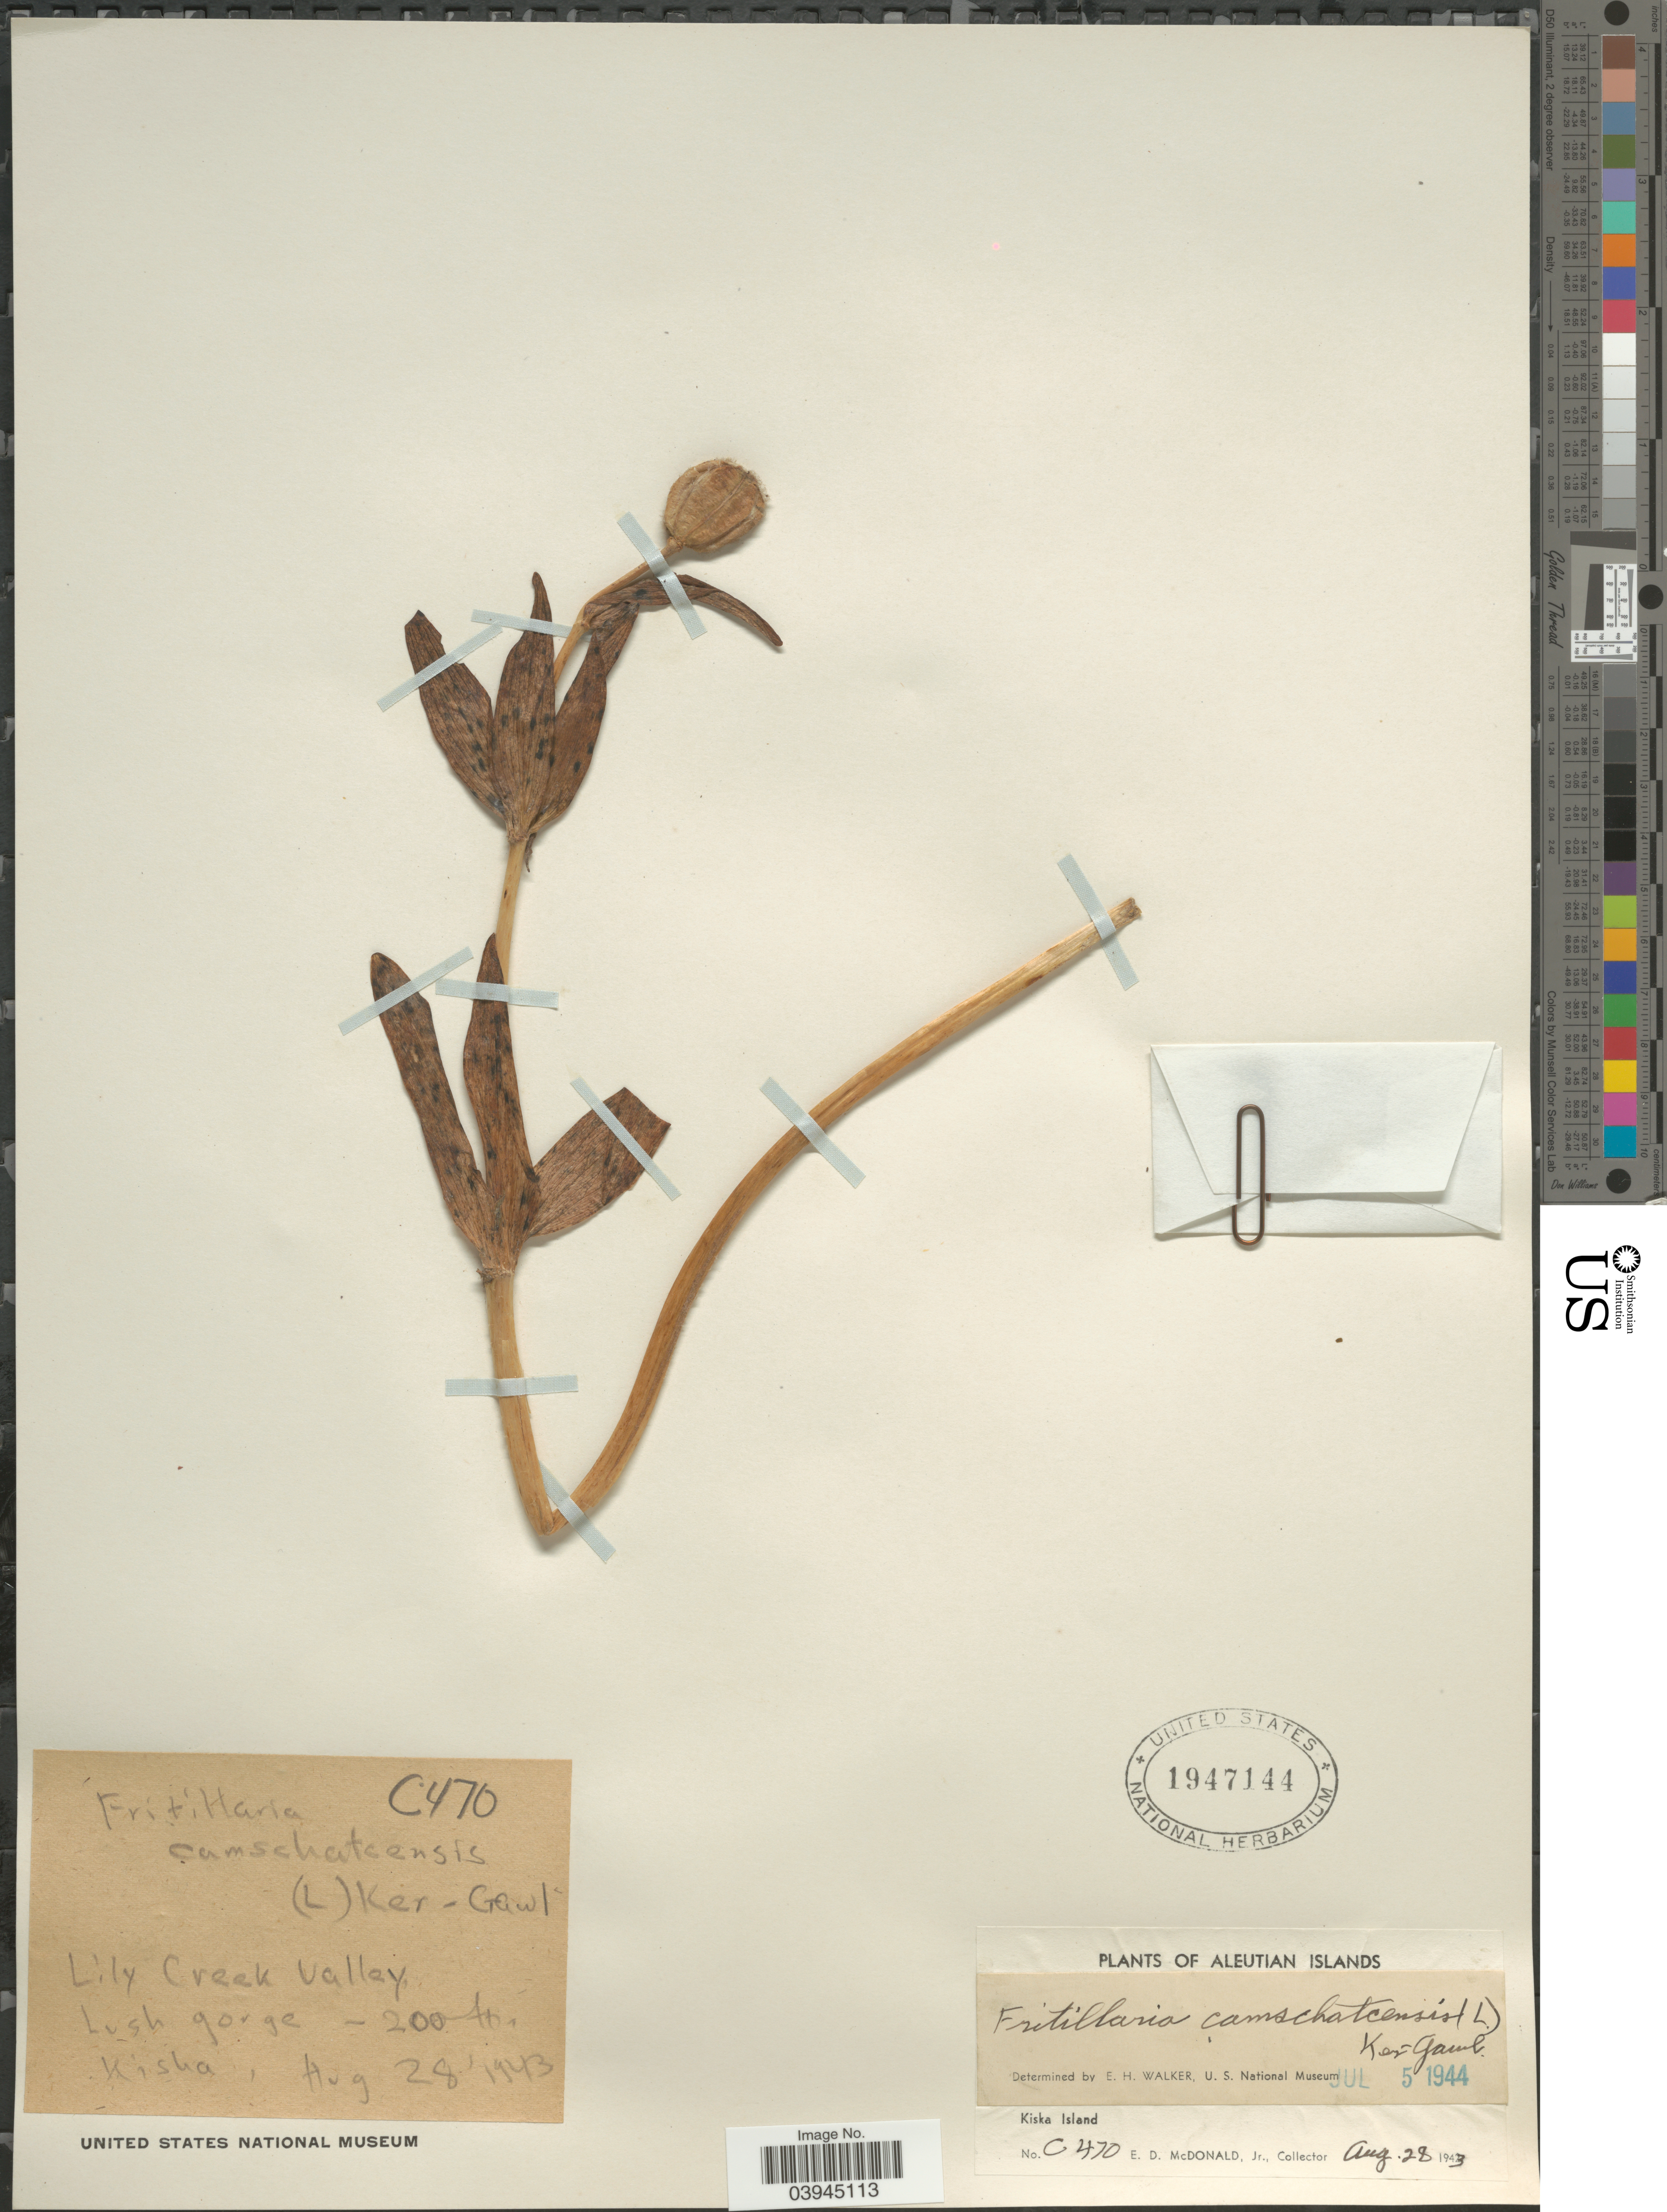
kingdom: Plantae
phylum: Tracheophyta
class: Liliopsida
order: Liliales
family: Liliaceae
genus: Fritillaria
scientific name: Fritillaria camschatcensis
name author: (L.) Ker Gawl.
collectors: E. D. McDonald Jr.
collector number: C470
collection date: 1943-08-28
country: United States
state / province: Alaska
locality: Aleutian Islands. Kiska Island. Lily Creek Valley.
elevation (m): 61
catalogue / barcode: US 1947144